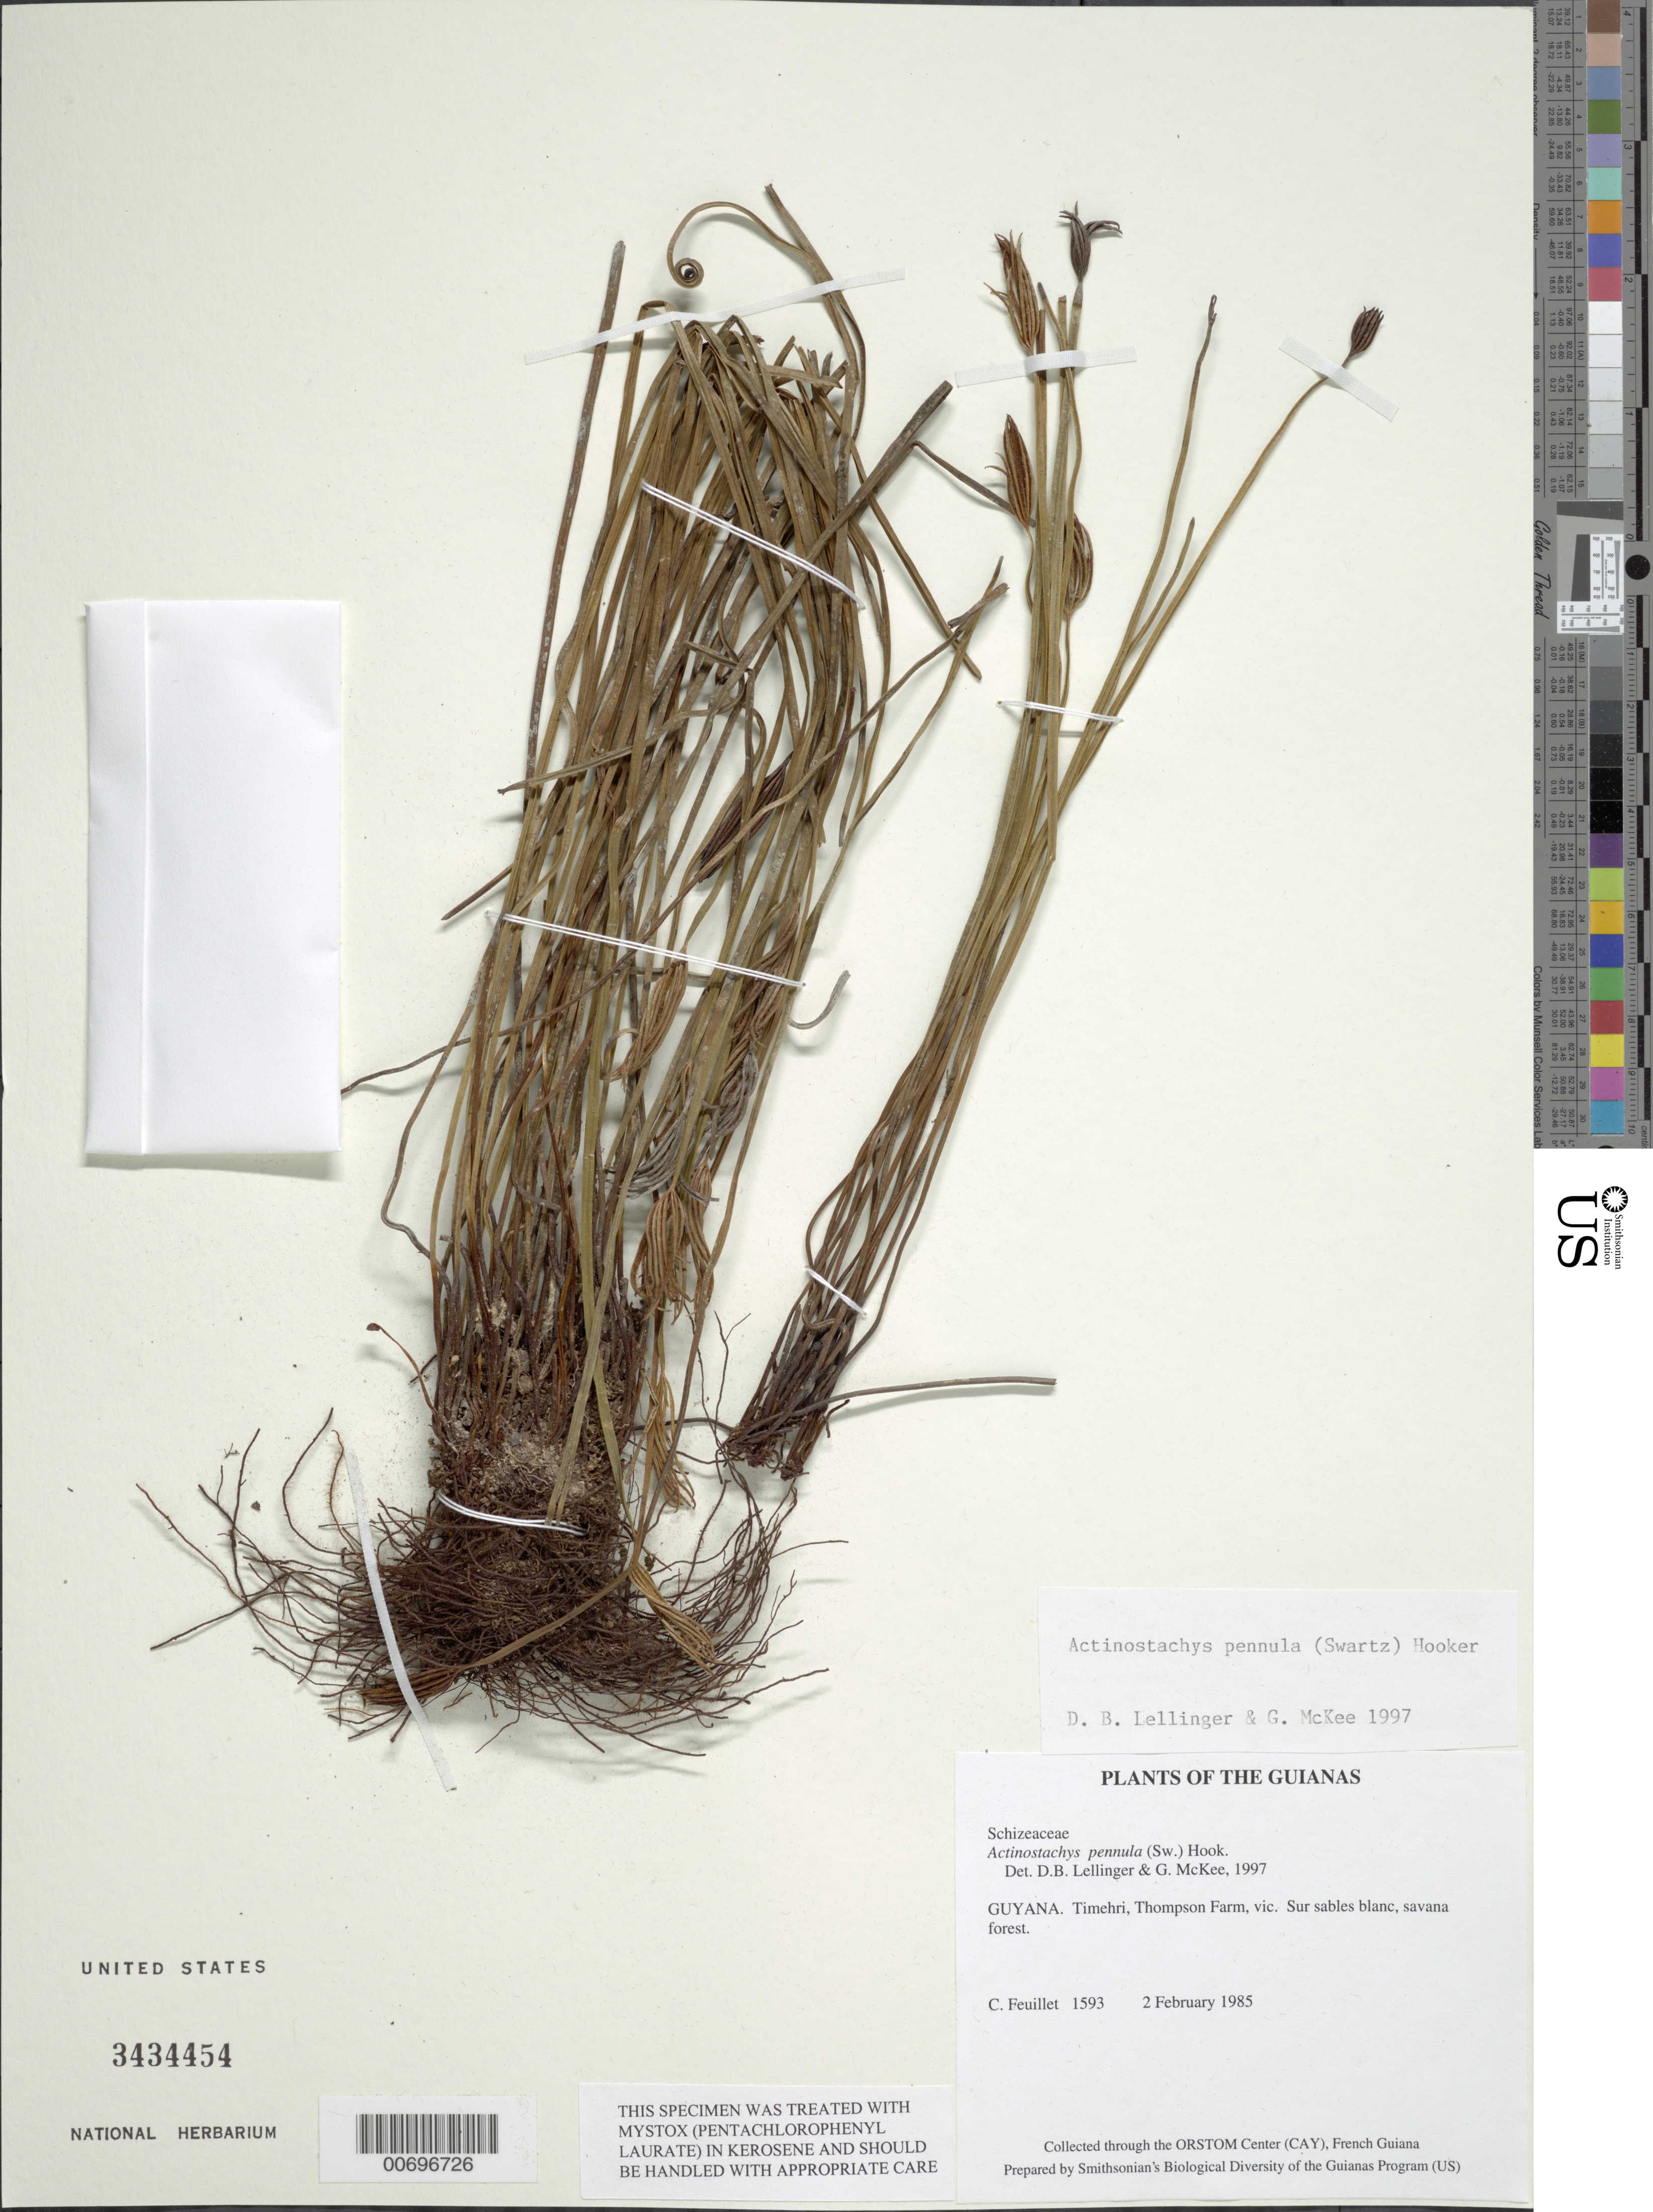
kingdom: Plantae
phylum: Tracheophyta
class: Polypodiopsida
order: Schizaeales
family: Schizaeaceae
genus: Actinostachys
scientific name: Actinostachys pennula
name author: (Sw.) Hook.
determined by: Lellinger, D. B.; McKee, G. S.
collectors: C. Feuillet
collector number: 1593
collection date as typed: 2-Feb-85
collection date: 1985-02-02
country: Guyana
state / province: Demerara-Mahaica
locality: Timehri, Thompson Farm, vic.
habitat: Sur sables blanc, savana forest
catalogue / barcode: US 3434454